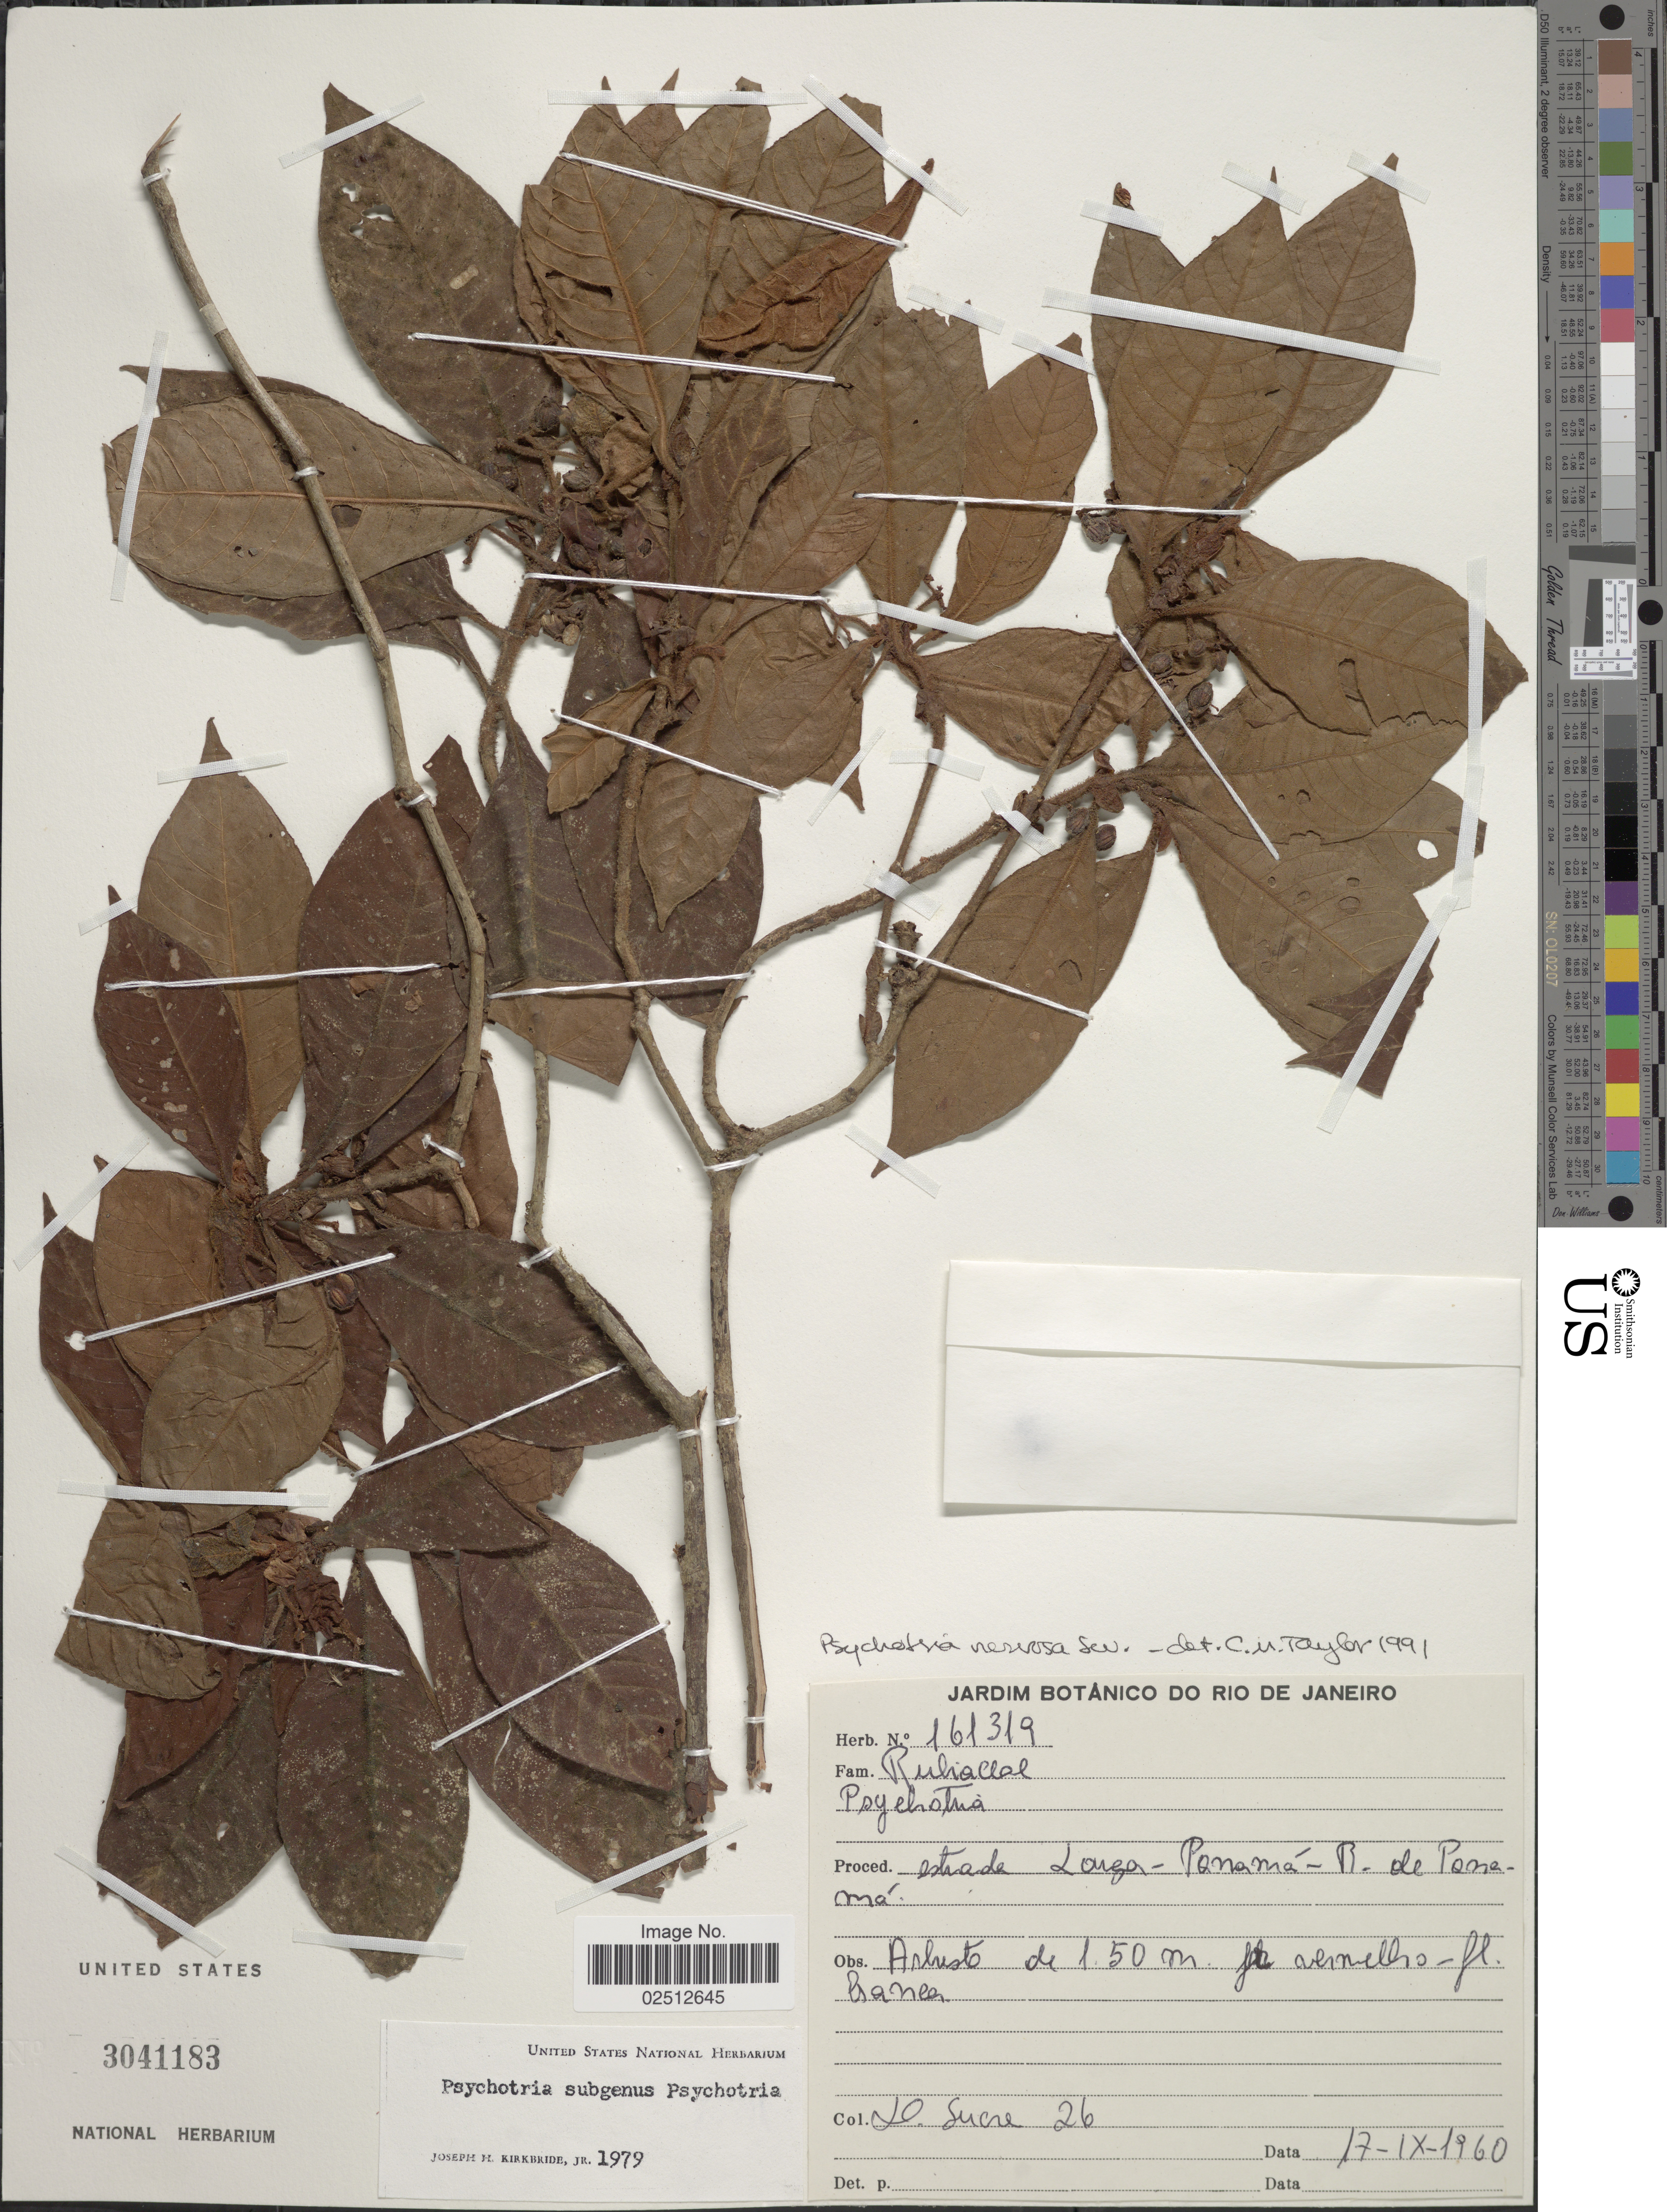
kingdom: Plantae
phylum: Tracheophyta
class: Magnoliopsida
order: Gentianales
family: Rubiaceae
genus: Psychotria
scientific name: Psychotria nervosa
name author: Sw.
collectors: D. Sucre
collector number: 26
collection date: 1960-09-17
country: Panama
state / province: Panamá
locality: Estrada Larga - Panamá - R. de Panamá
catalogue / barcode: US 3041183